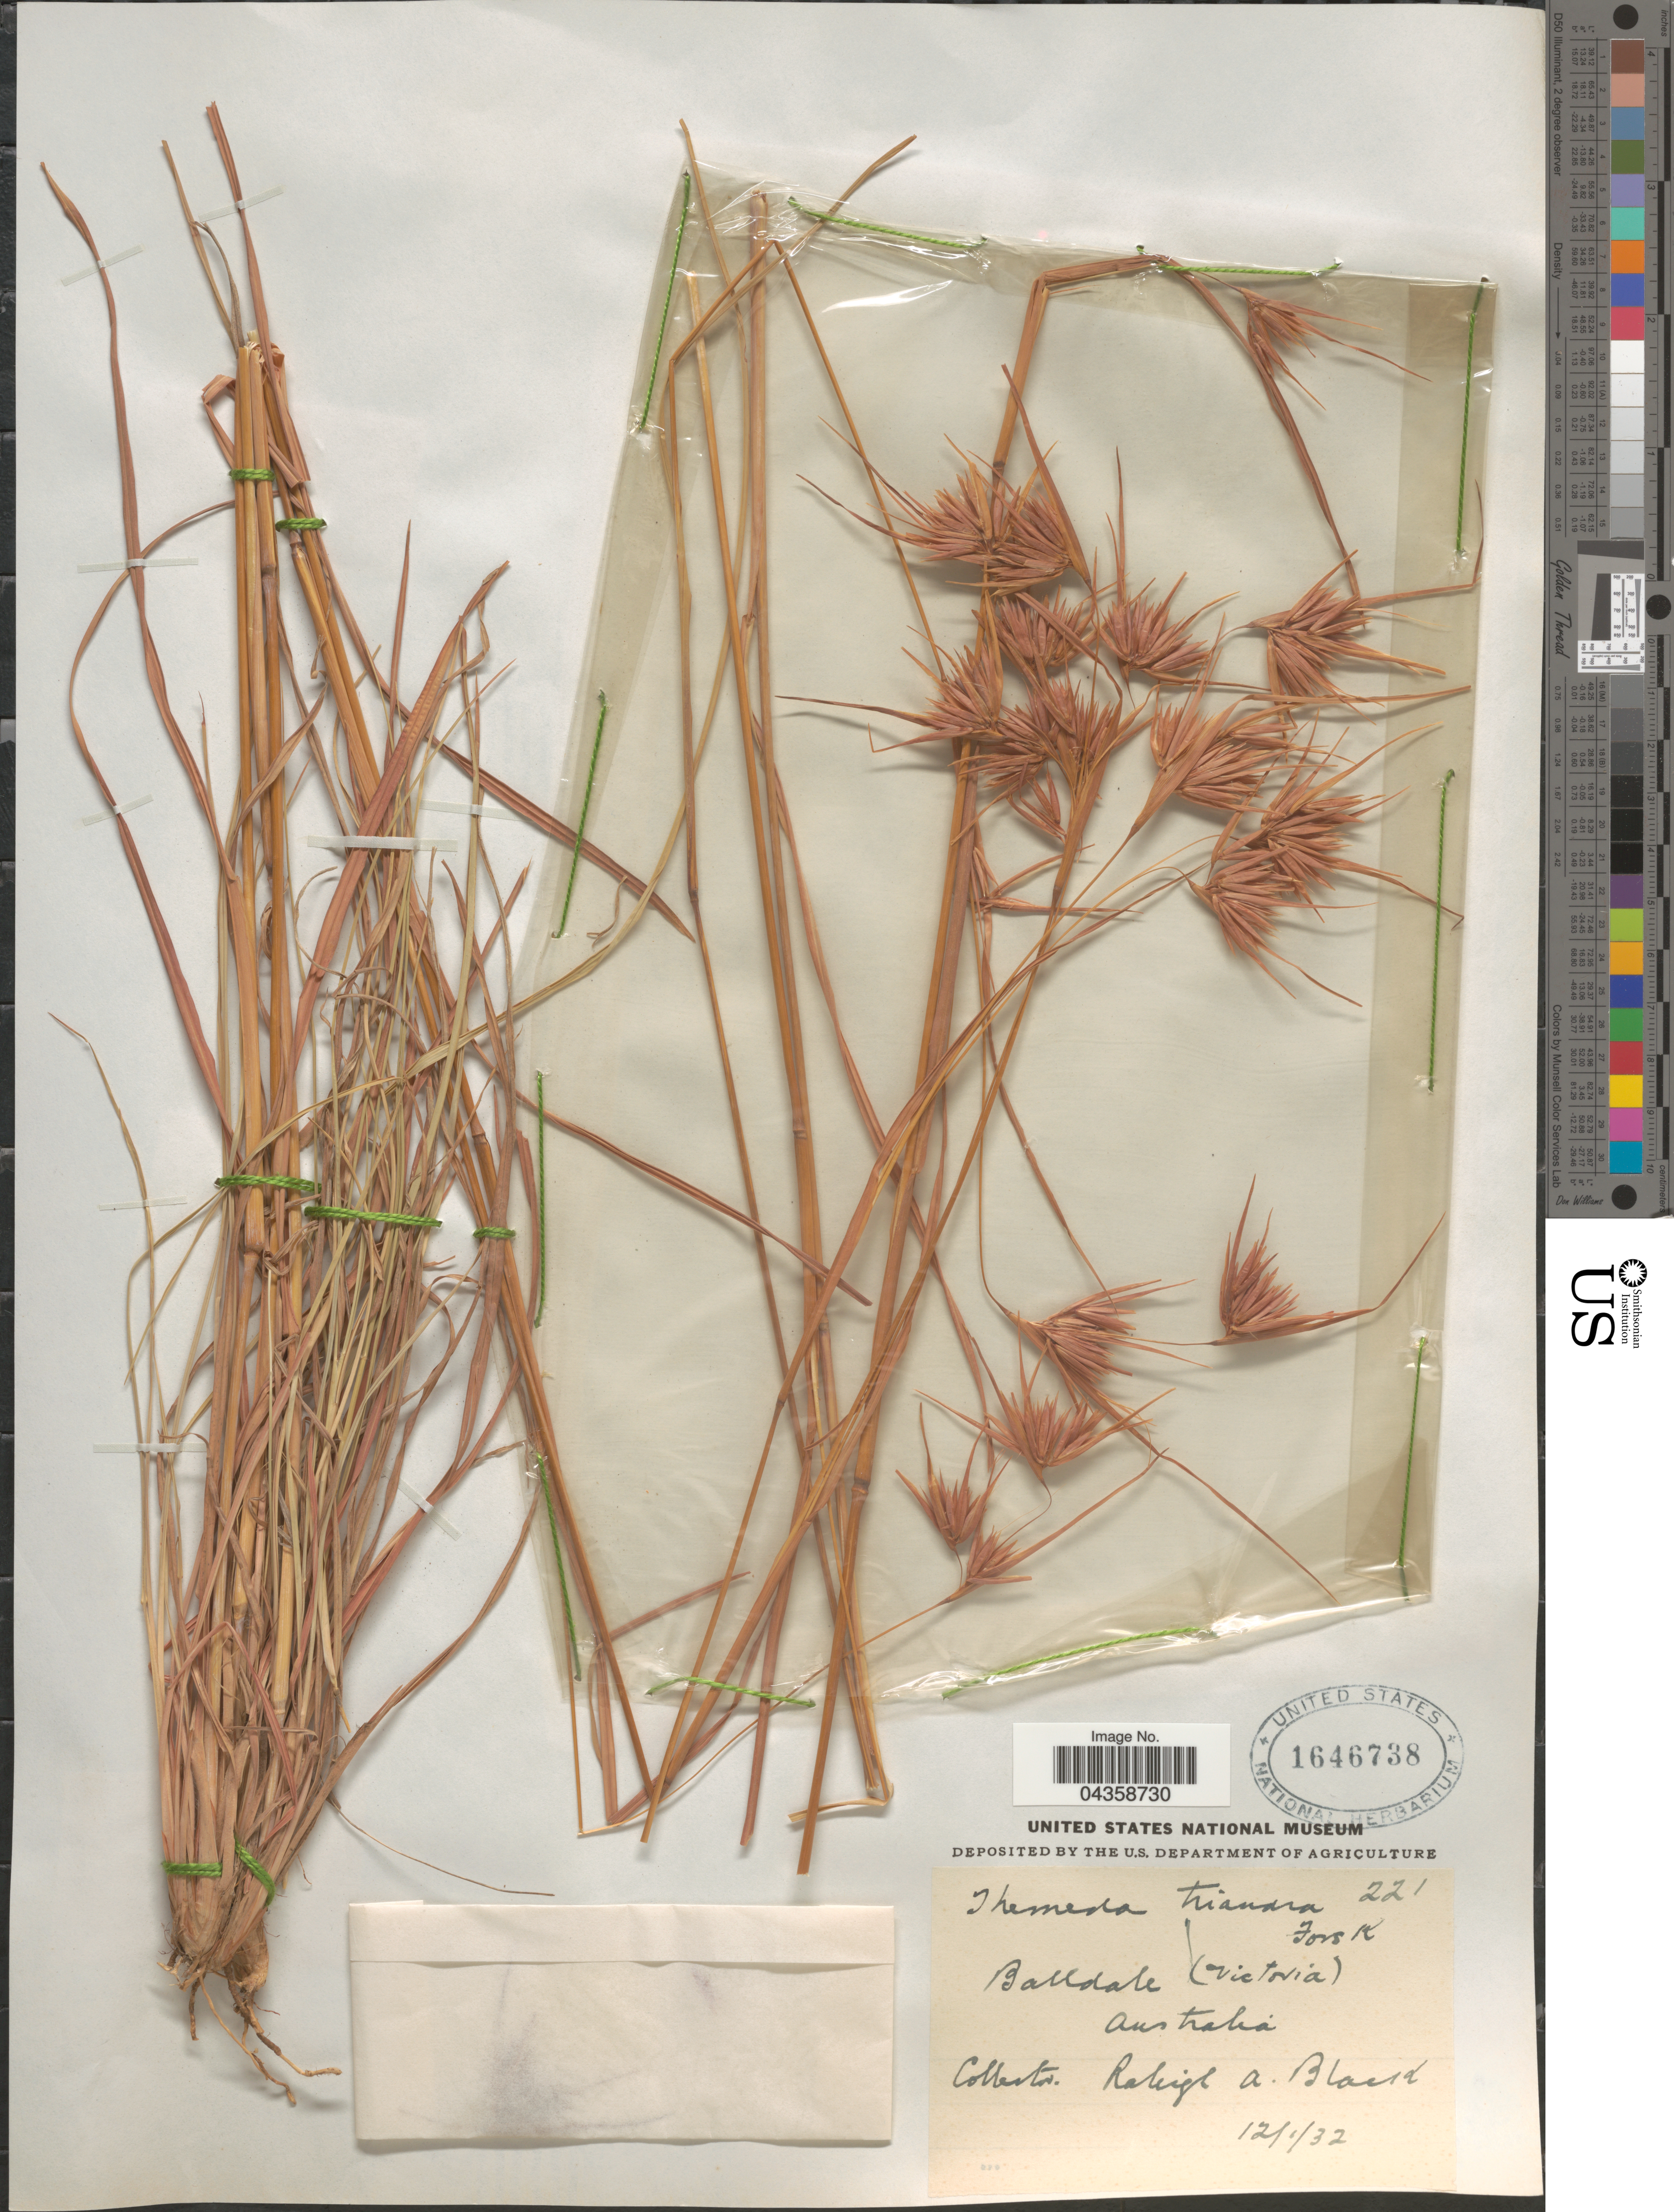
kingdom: Plantae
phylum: Tracheophyta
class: Liliopsida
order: Poales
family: Poaceae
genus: Themeda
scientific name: Themeda triandra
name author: Forssk.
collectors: R. A. Black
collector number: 221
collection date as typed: Transcribed d/m/y: 12/1/32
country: Australia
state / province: Victoria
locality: Balldale (Victoria).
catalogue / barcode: US 1646738